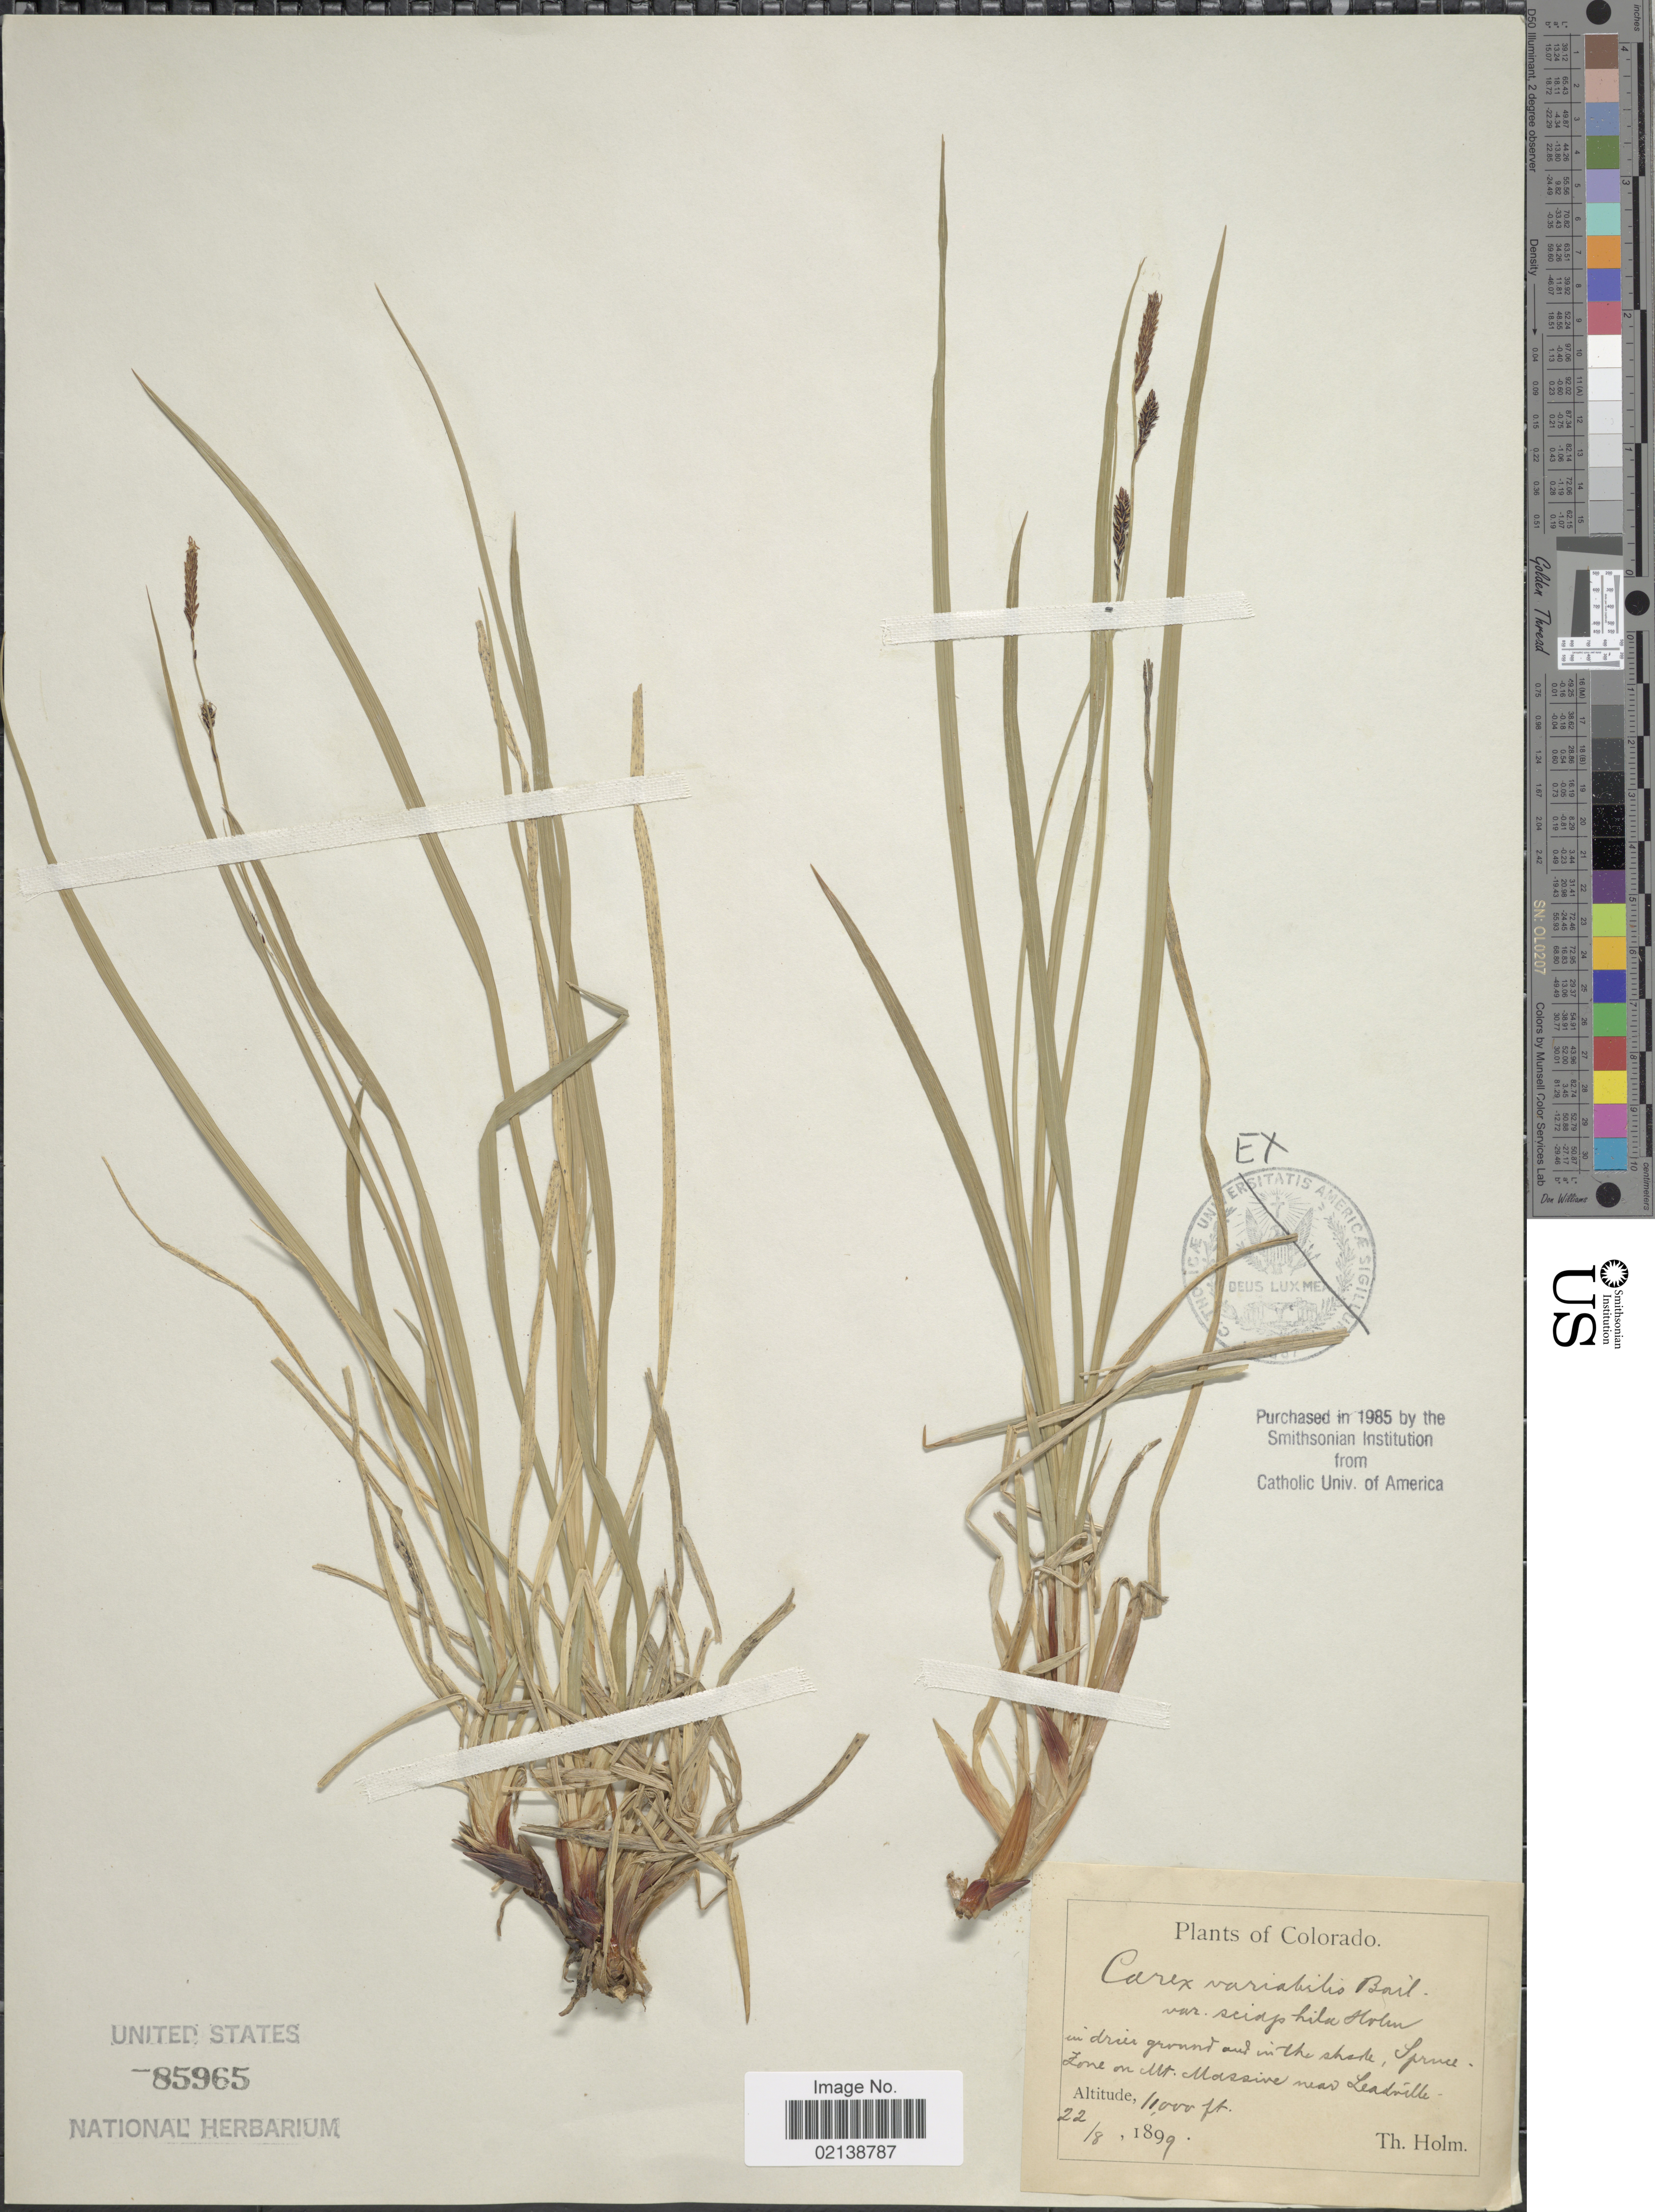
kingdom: Plantae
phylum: Tracheophyta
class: Liliopsida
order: Poales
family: Cyperaceae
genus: Carex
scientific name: Carex aquatilis var. aquatilis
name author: Wahlenb.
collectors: T. Holm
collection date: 1899-08-22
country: United States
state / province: Colorado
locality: In drier ground and in the shade Spruce Zone on Mt. Massive near Leadville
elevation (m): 3353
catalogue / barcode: US 85965